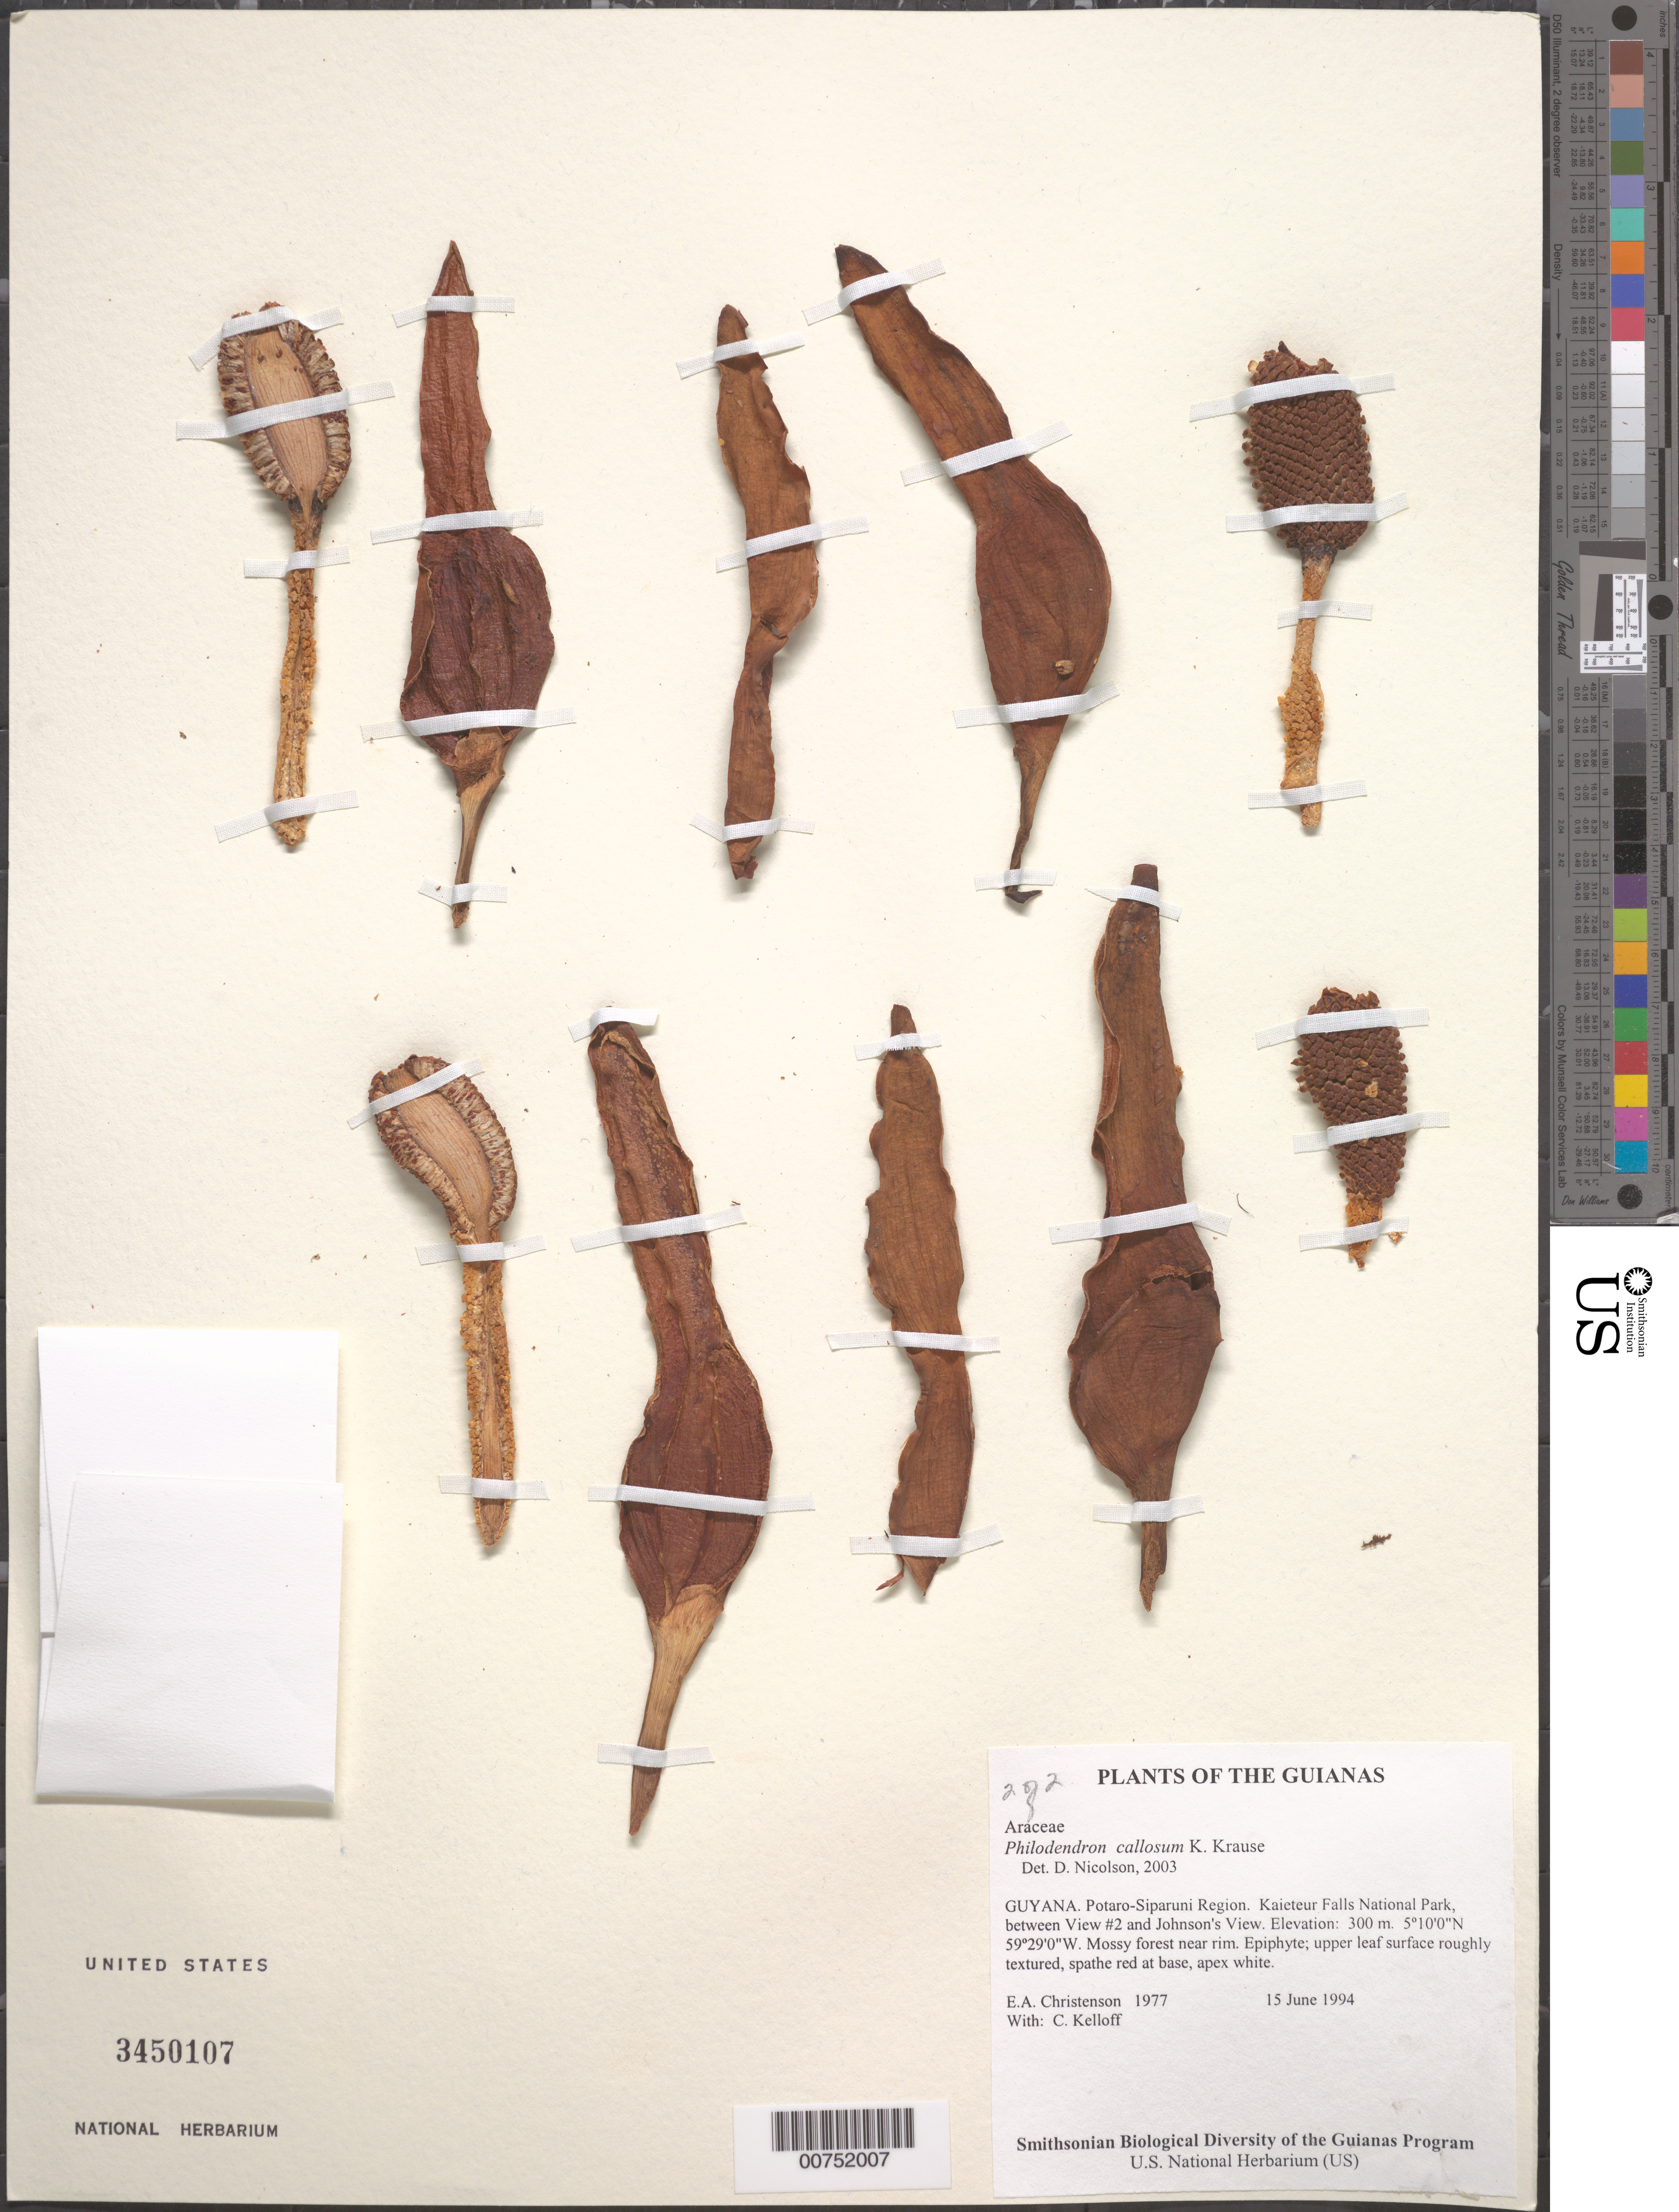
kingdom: Plantae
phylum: Tracheophyta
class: Liliopsida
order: Alismatales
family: Araceae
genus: Philodendron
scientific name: Philodendron callosum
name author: K. Krause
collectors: E. A. Christenson & C. L. Kelloff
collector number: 1977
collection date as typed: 15 June 1994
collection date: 1994-06-15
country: Guyana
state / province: Potaro-Siparuni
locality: Kaieteur Falls National Park, between View #2 and Johnson's View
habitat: Mossy forest near rim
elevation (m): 300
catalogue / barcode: US 3450107